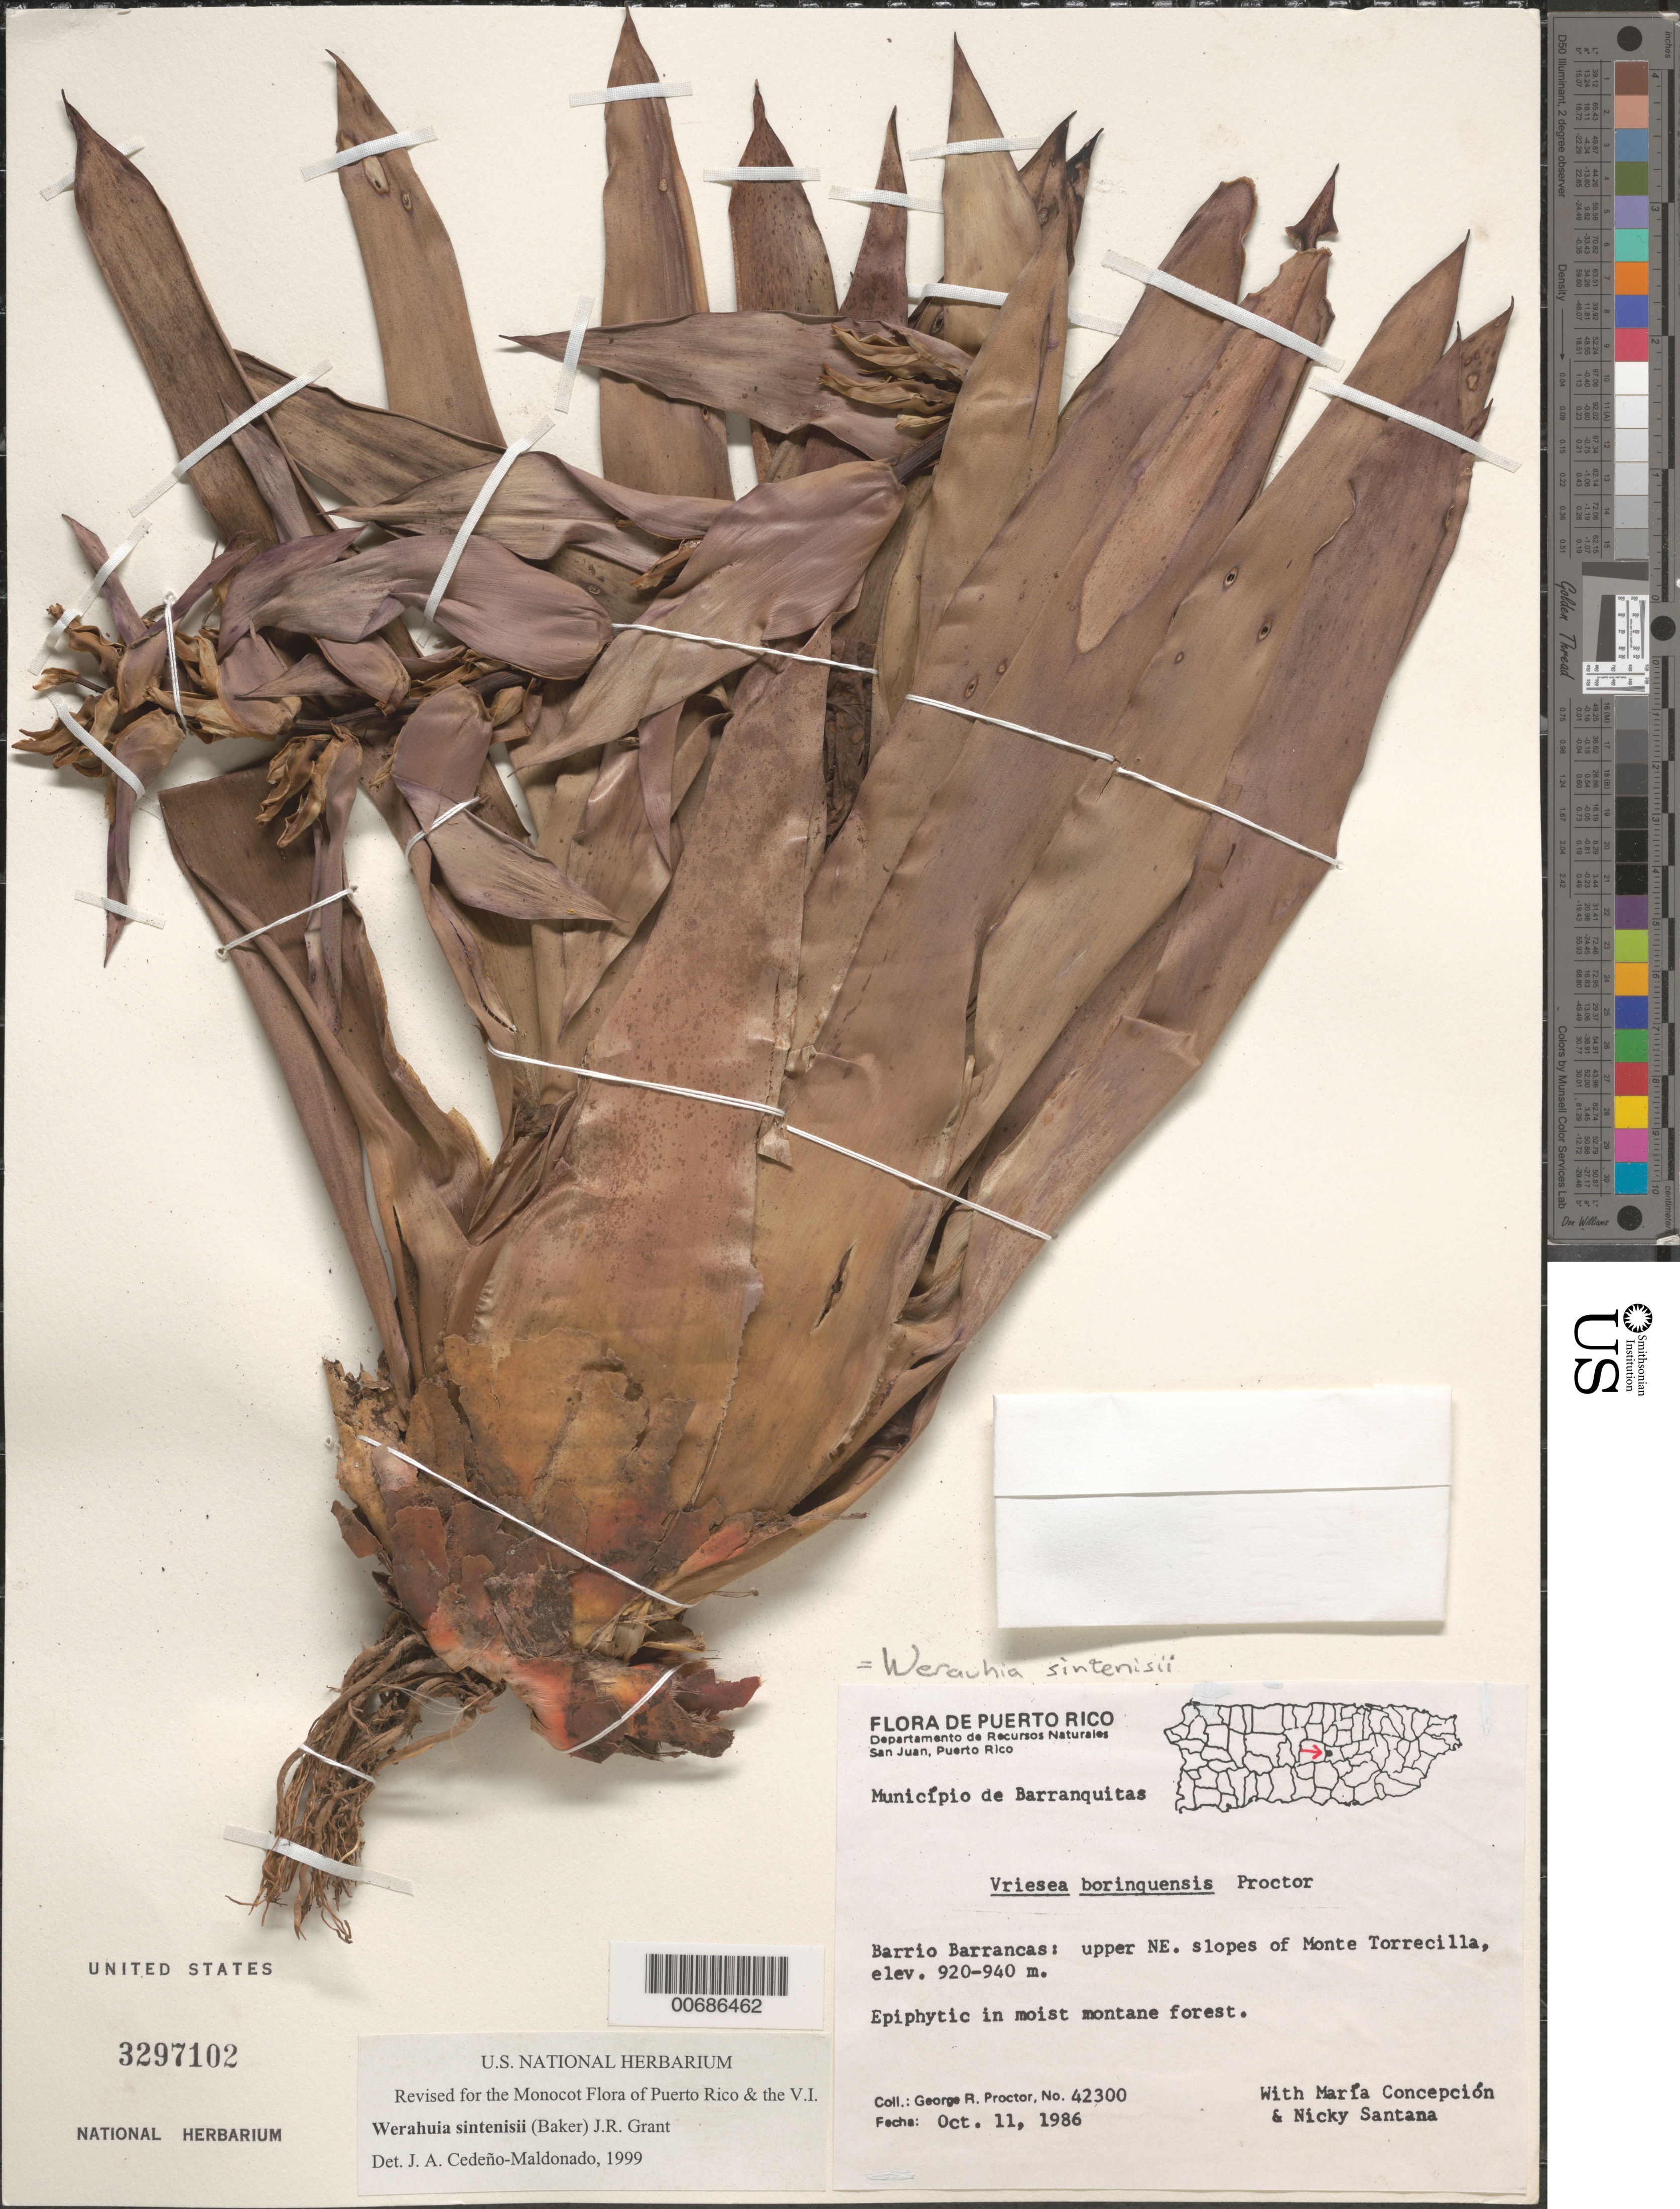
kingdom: Plantae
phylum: Tracheophyta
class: Liliopsida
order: Poales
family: Bromeliaceae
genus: Werauhia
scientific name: Werauhia sintenisii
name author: (Baker) J.R. Grant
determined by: Cedeño-Maldonado, J. A.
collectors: G. R. Proctor, M. Concepción & N. Santana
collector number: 42300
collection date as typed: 11 Oct 1986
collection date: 1986-10-11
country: Puerto Rico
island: Greater Antilles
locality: Município de Barranquitas; Barrio Barrancas: Upper NE slopes of Monte Torrecilla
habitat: moist montane forest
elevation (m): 920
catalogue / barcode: US 3297102